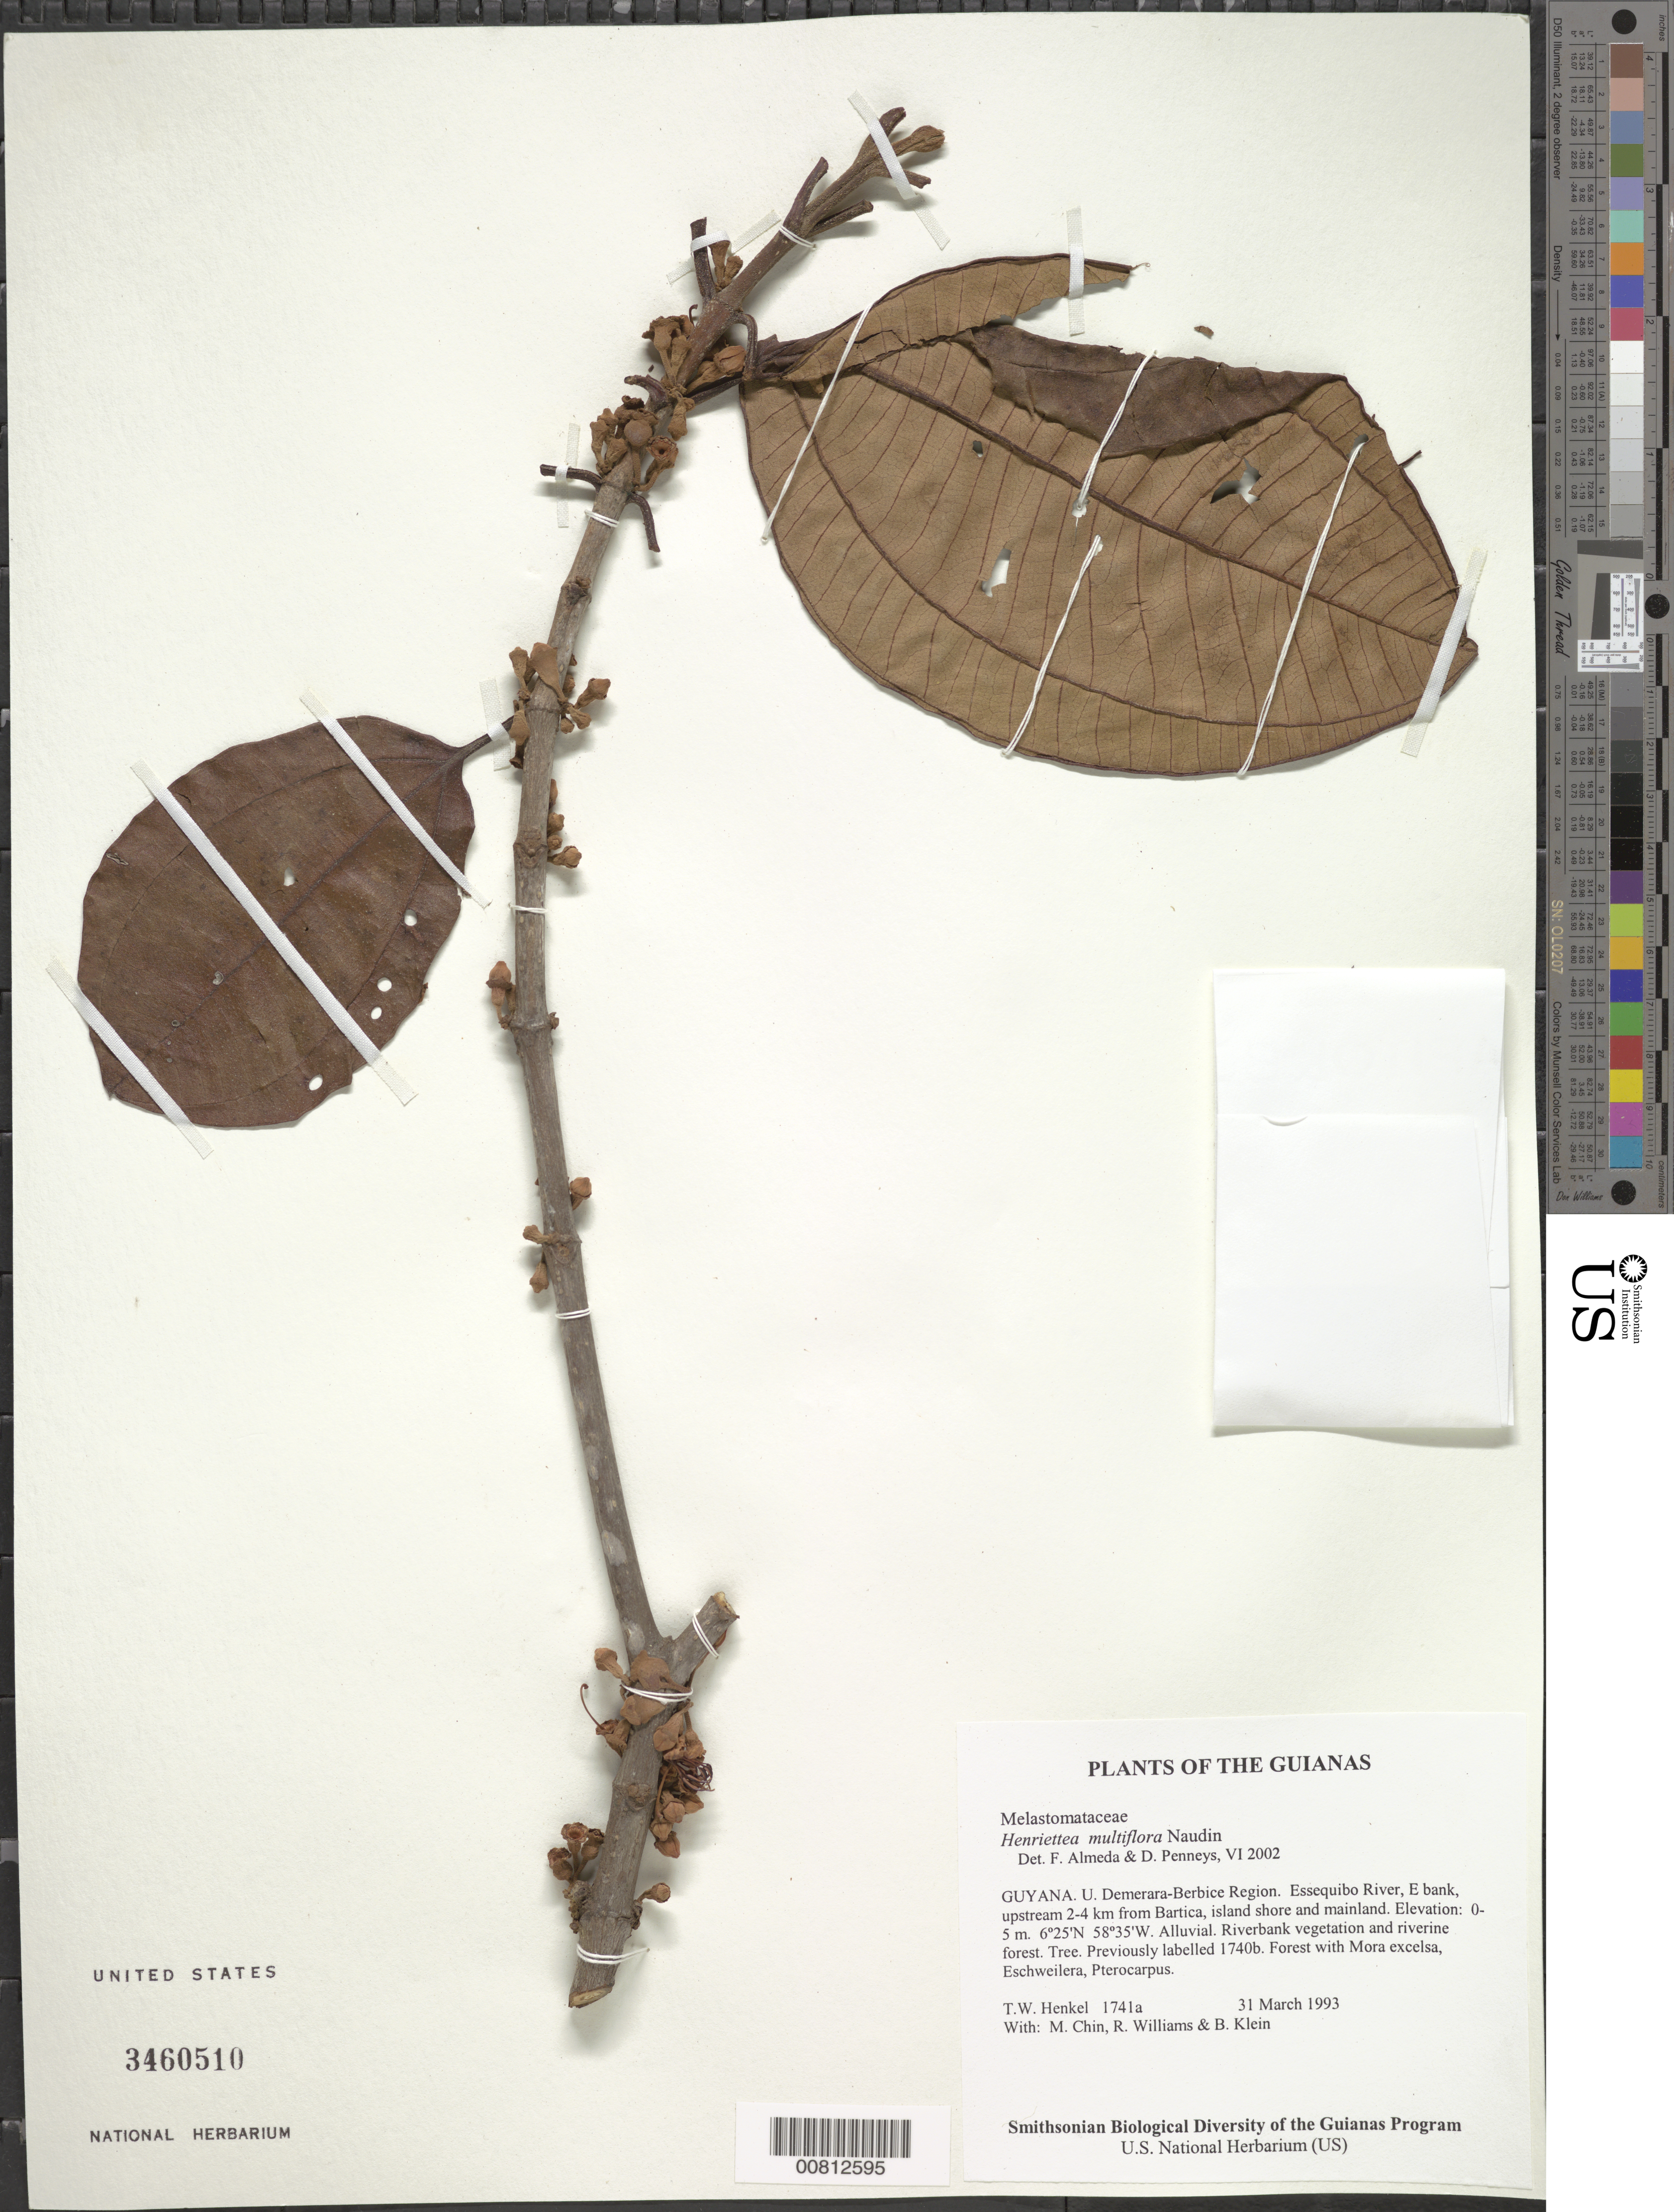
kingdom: Plantae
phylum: Tracheophyta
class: Magnoliopsida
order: Myrtales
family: Melastomataceae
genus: Henriettea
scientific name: Henriettea multiflora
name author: Naudin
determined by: Almeda, F.; Penneys, D. S.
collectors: T. Henkel, M. Chin, R. Williams & B. Klein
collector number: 1741 a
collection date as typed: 31 March 1993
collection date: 1993-03-31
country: Guyana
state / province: U. Demerara-Berbice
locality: Essequibo River, E bank, upstream 2-4 km from Bartica, island shore and mainland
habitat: Alluvial. Riverbank vegetation and riverine forest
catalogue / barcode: US 3460510